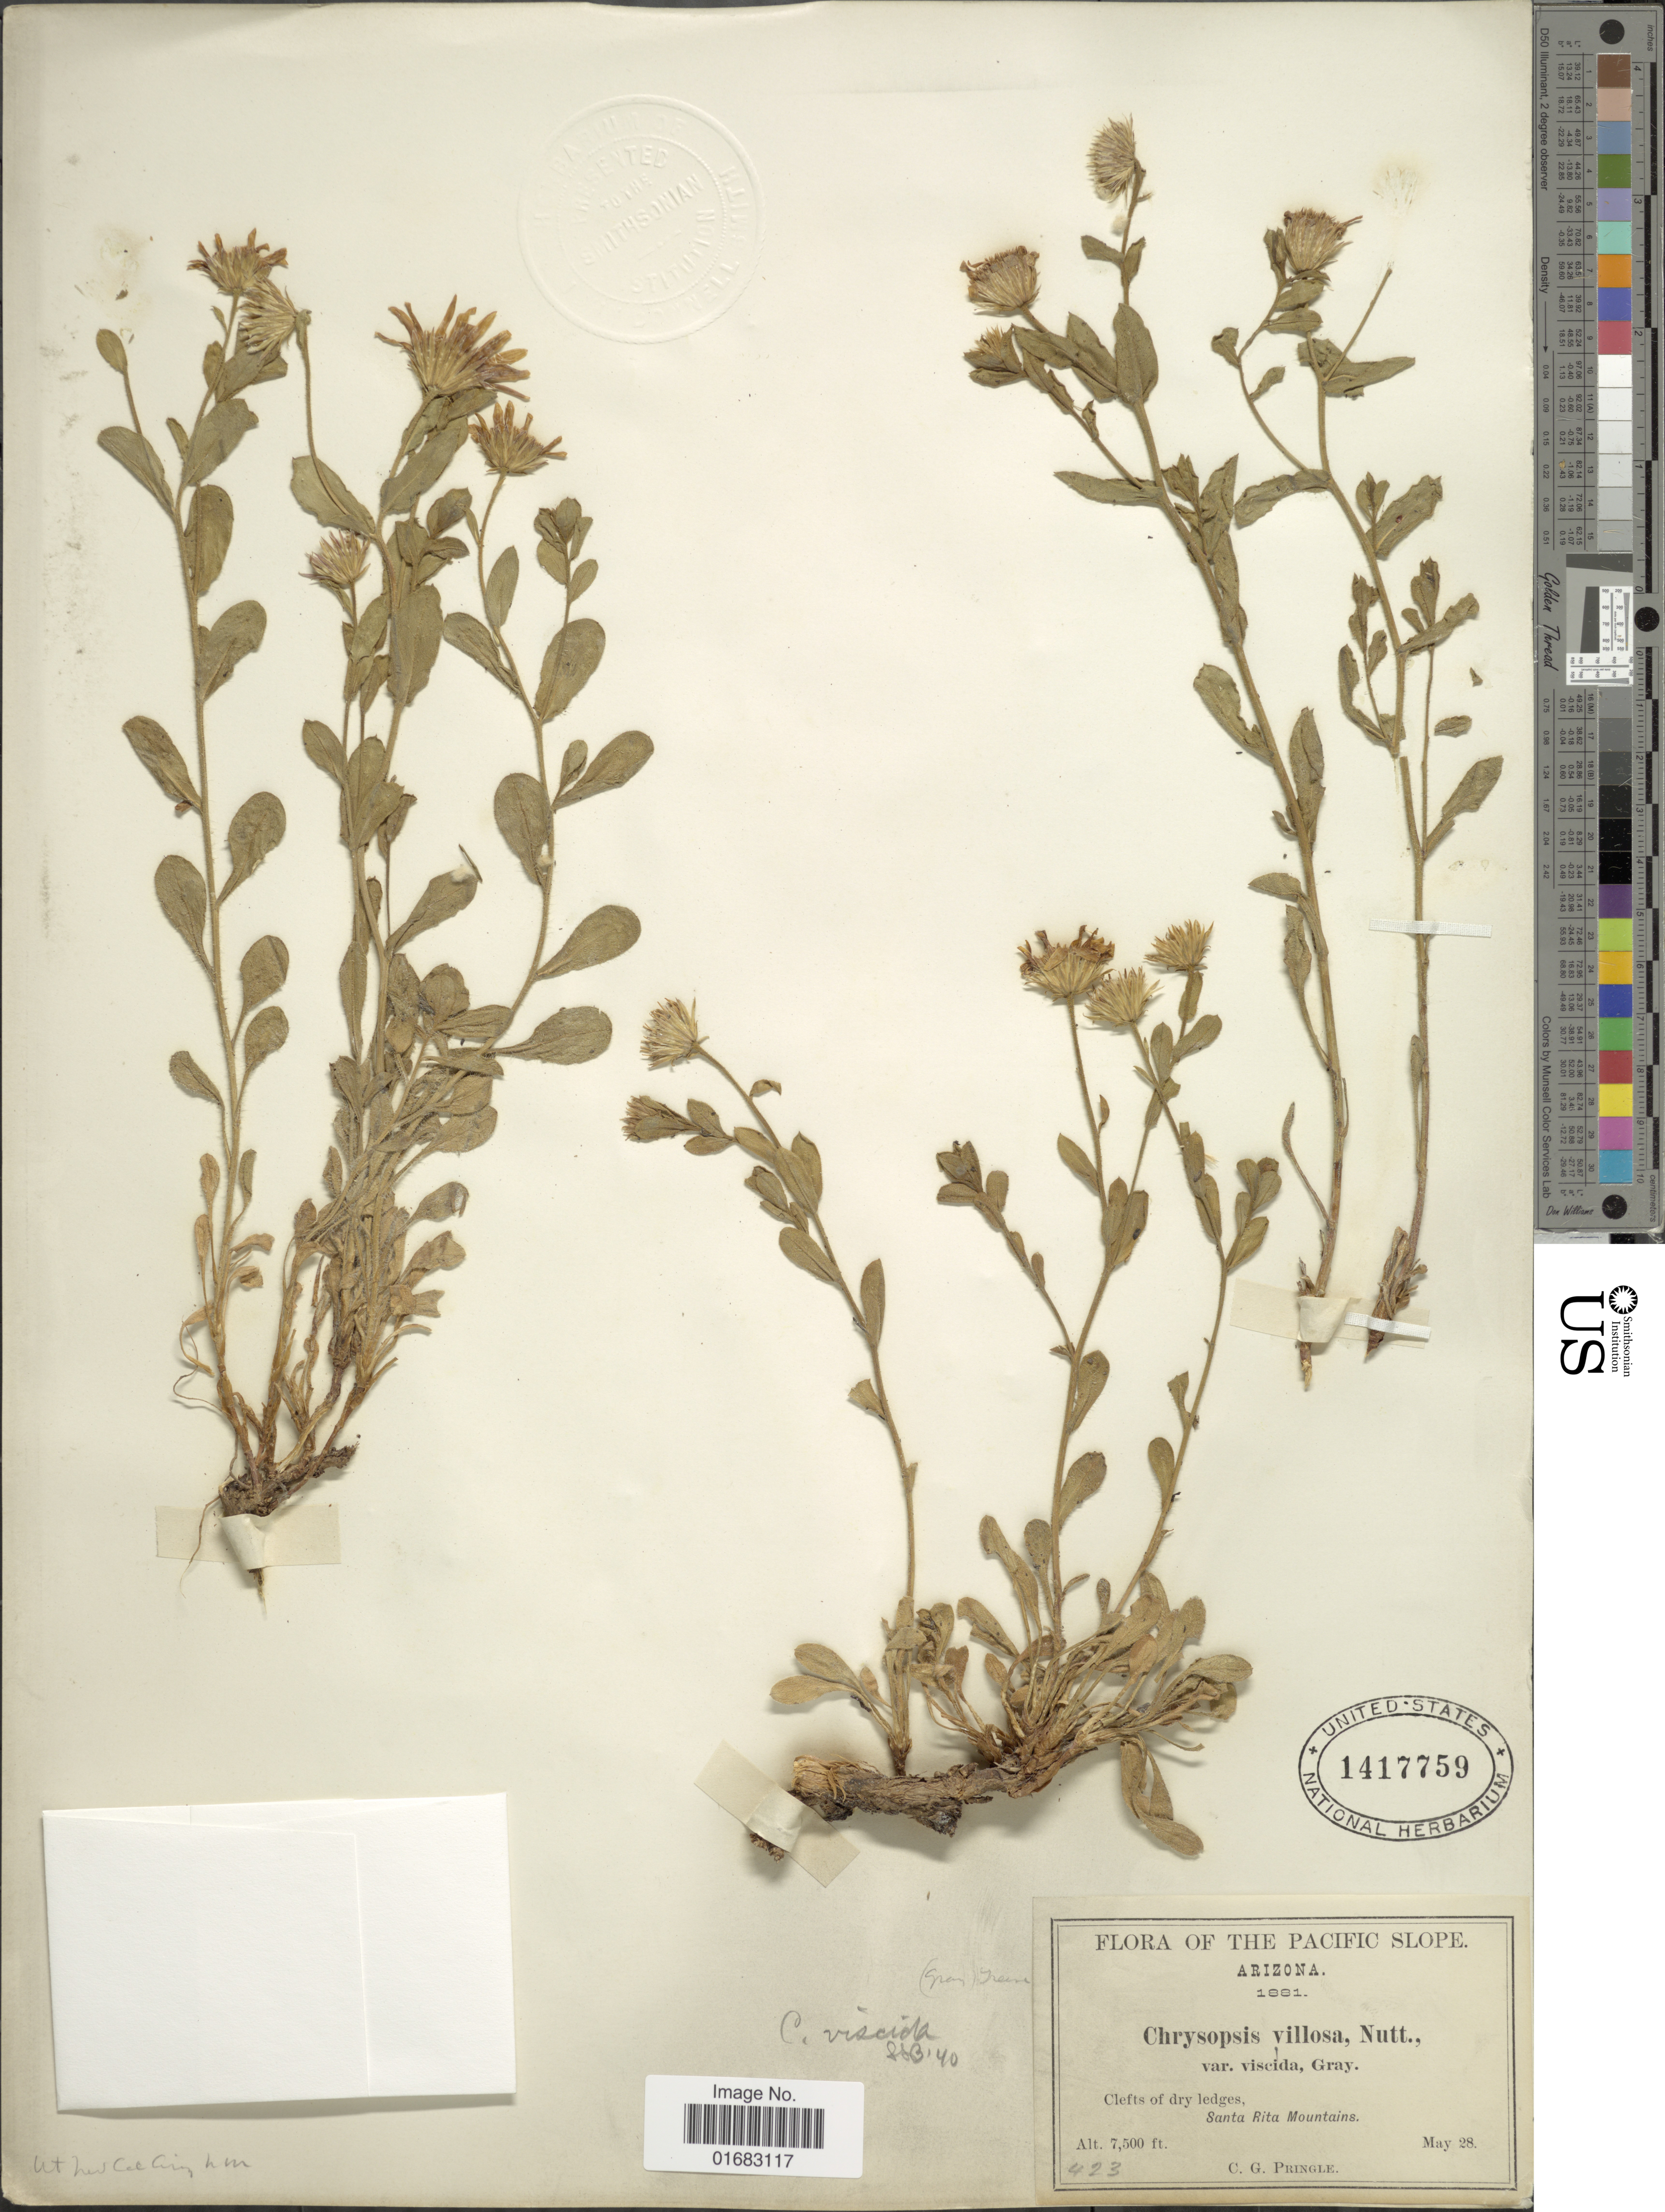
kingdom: Plantae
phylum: Tracheophyta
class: Magnoliopsida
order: Asterales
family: Asteraceae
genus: Heterotheca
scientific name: Heterotheca viscida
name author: (A. Gray) V.L. Harms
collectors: C. G. Pringle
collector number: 423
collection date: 1881-05-28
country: United States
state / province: Arizona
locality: Arizona. Sonata Rita Mountains. Pacific Slope.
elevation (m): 2286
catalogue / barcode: US 1417759